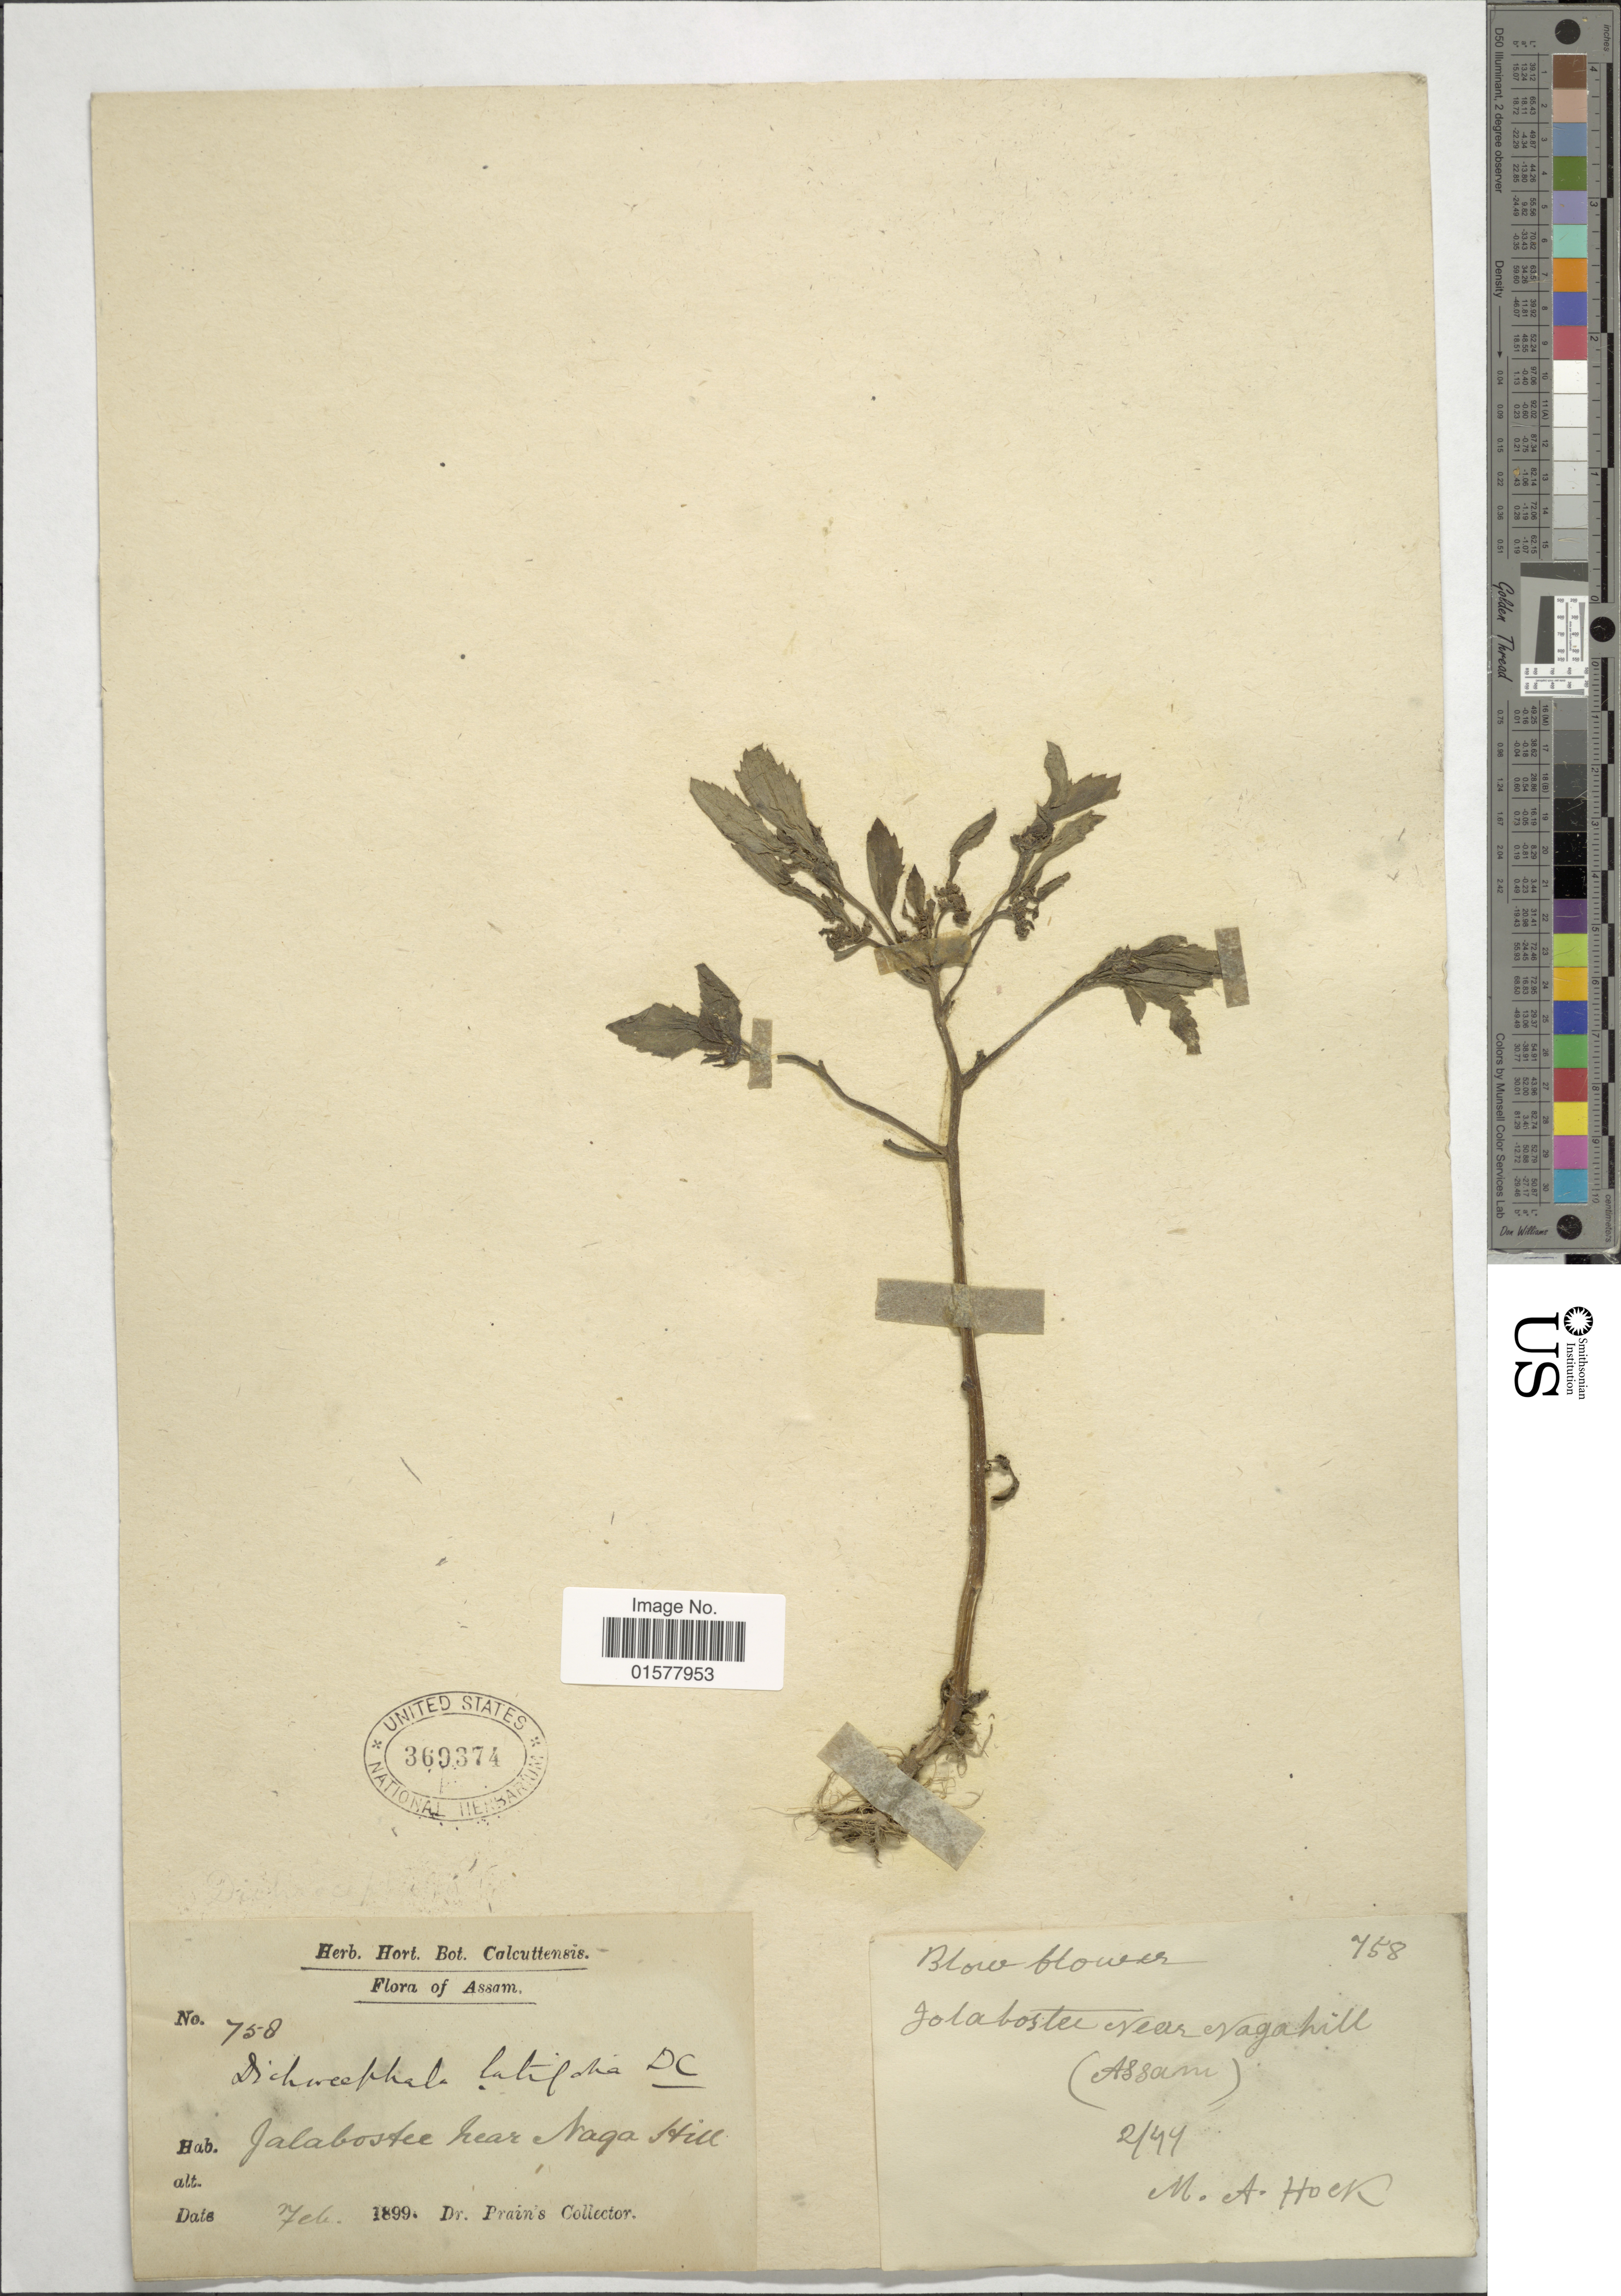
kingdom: Plantae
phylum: Tracheophyta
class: Magnoliopsida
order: Asterales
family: Asteraceae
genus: Dichrocephala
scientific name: Dichrocephala integrifolia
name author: (L. f.) Kuntze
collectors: Dr. Prain's collector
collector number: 758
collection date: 1899-02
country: India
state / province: Assam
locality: Jalaboske near Naga Hill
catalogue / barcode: US 369374